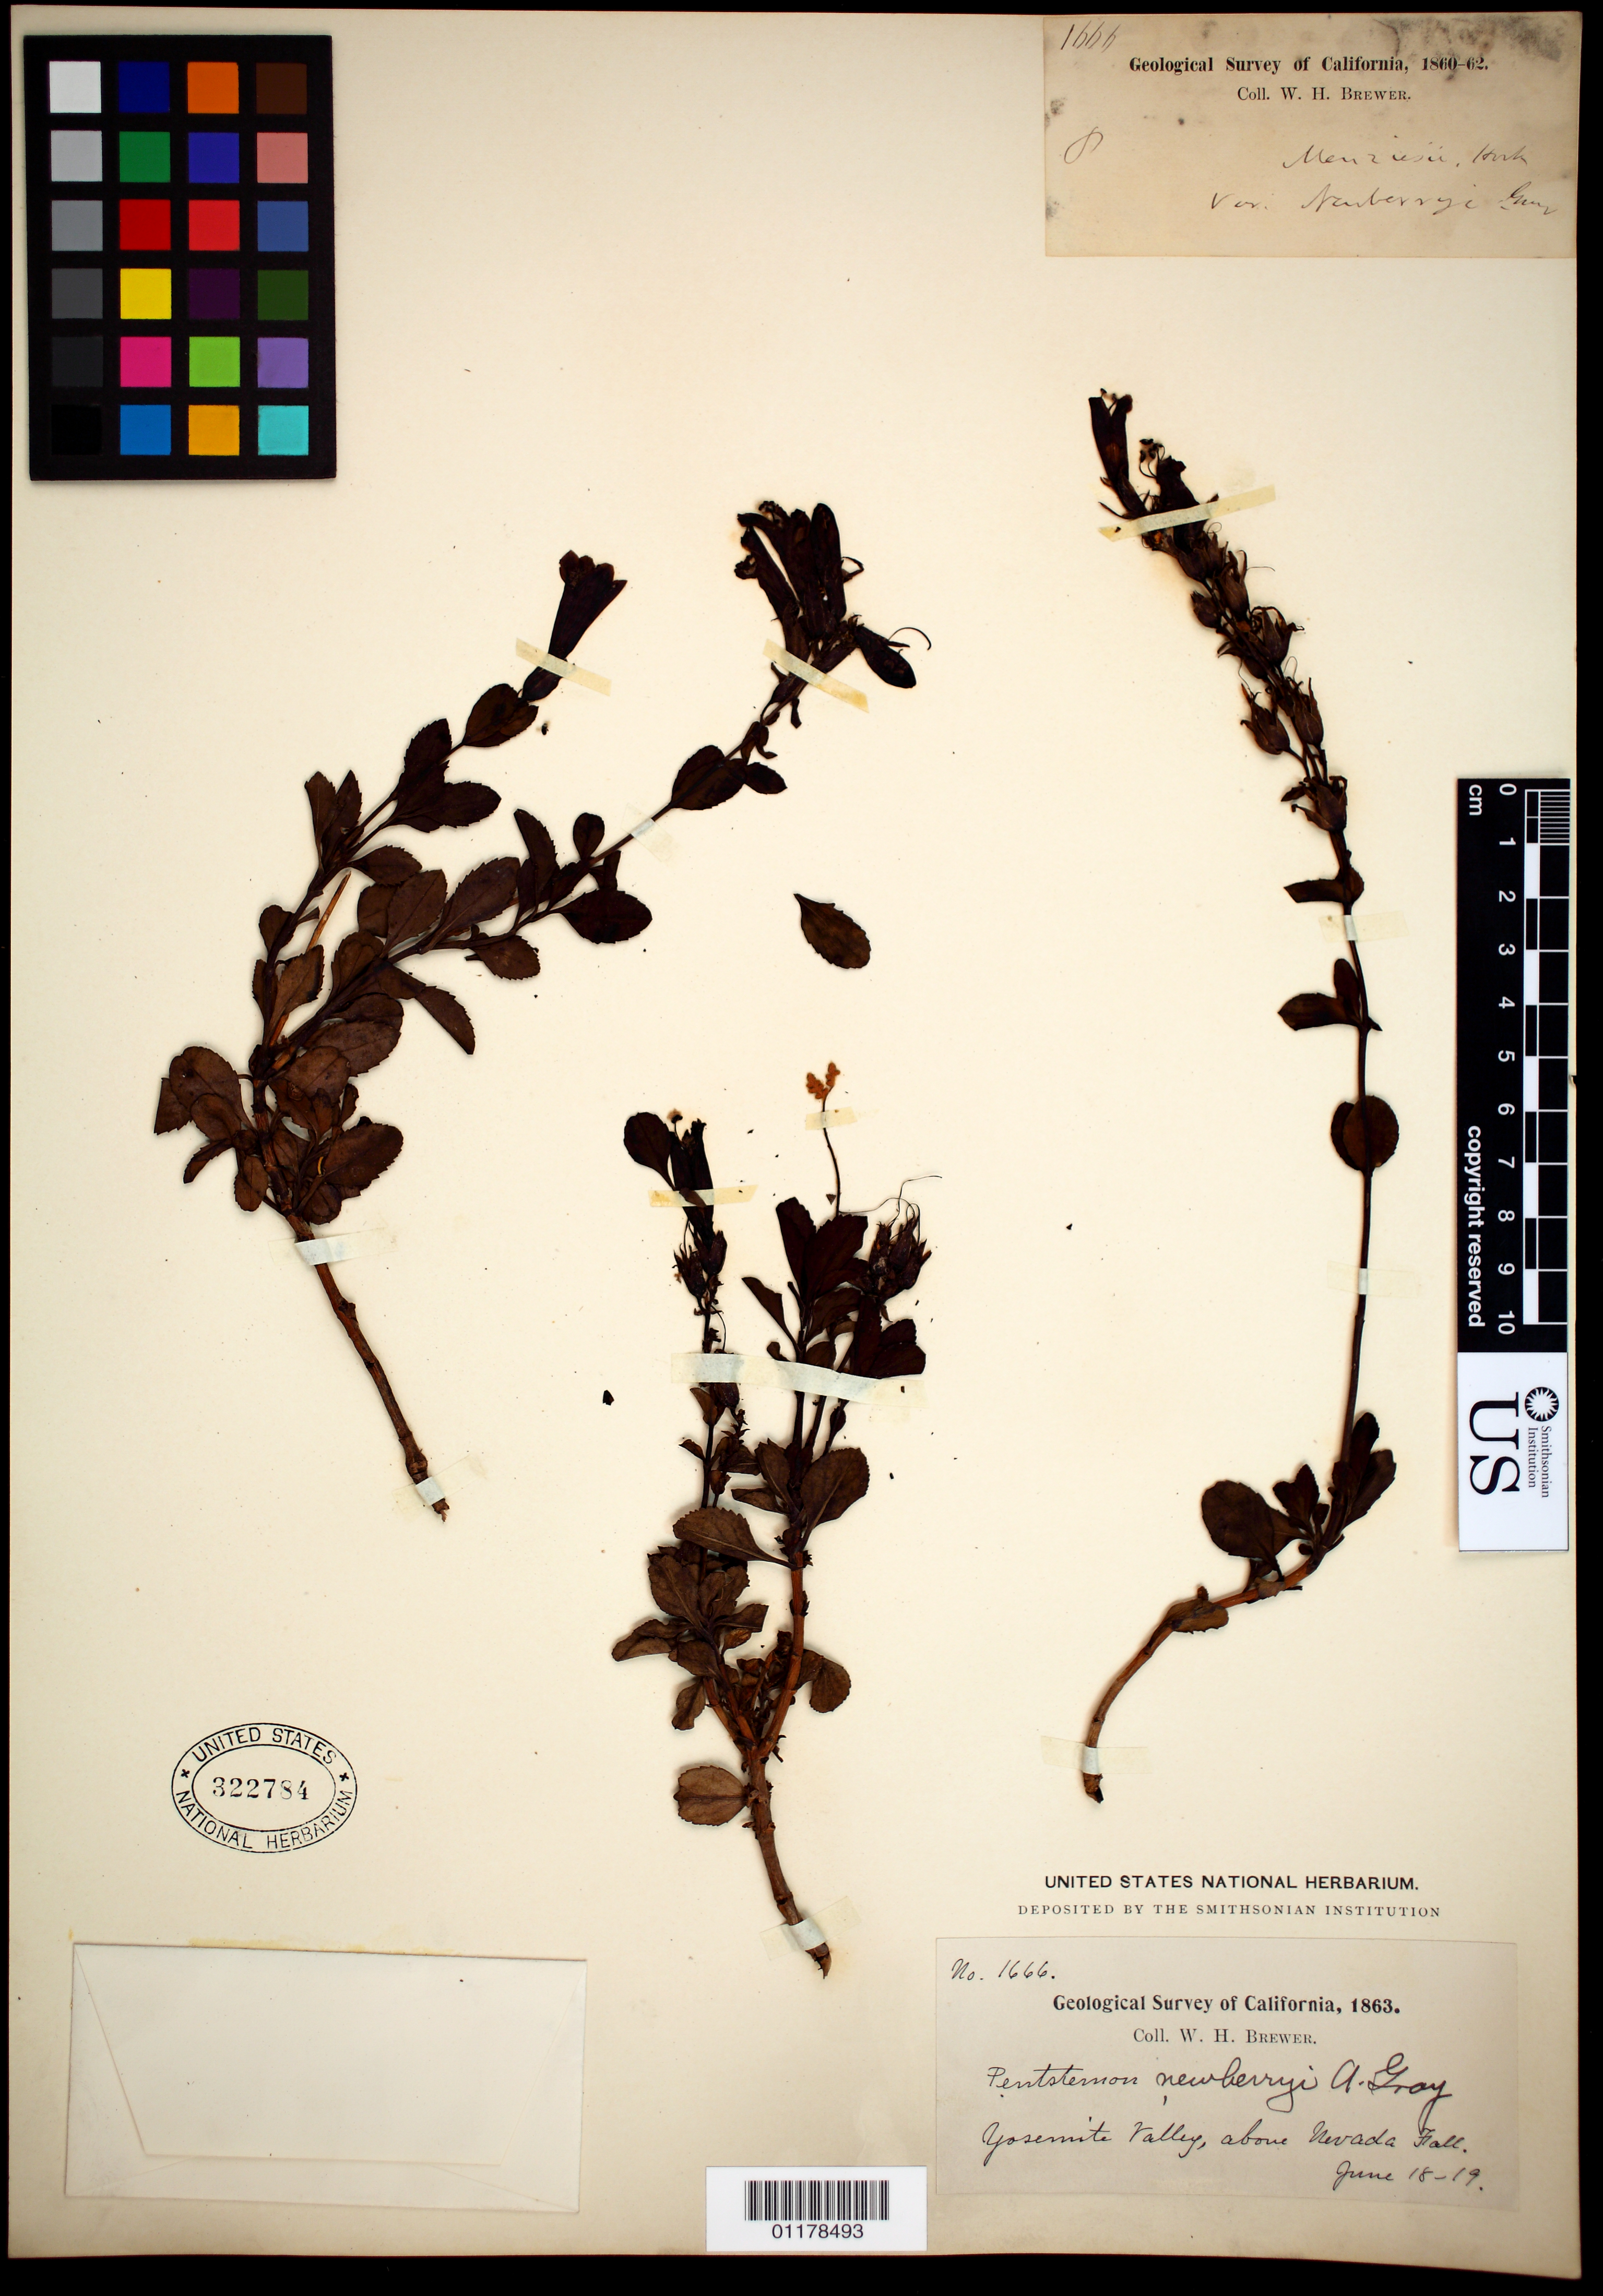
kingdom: Plantae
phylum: Tracheophyta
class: Magnoliopsida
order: Lamiales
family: Plantaginaceae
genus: Penstemon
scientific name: Penstemon newberryi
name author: A. Gray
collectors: W. H. Brewer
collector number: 1666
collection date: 1863-06-18,1863-06-19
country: United States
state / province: California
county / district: Mariposa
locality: Yosemite Valley, above Nevada Fall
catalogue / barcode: US 322784